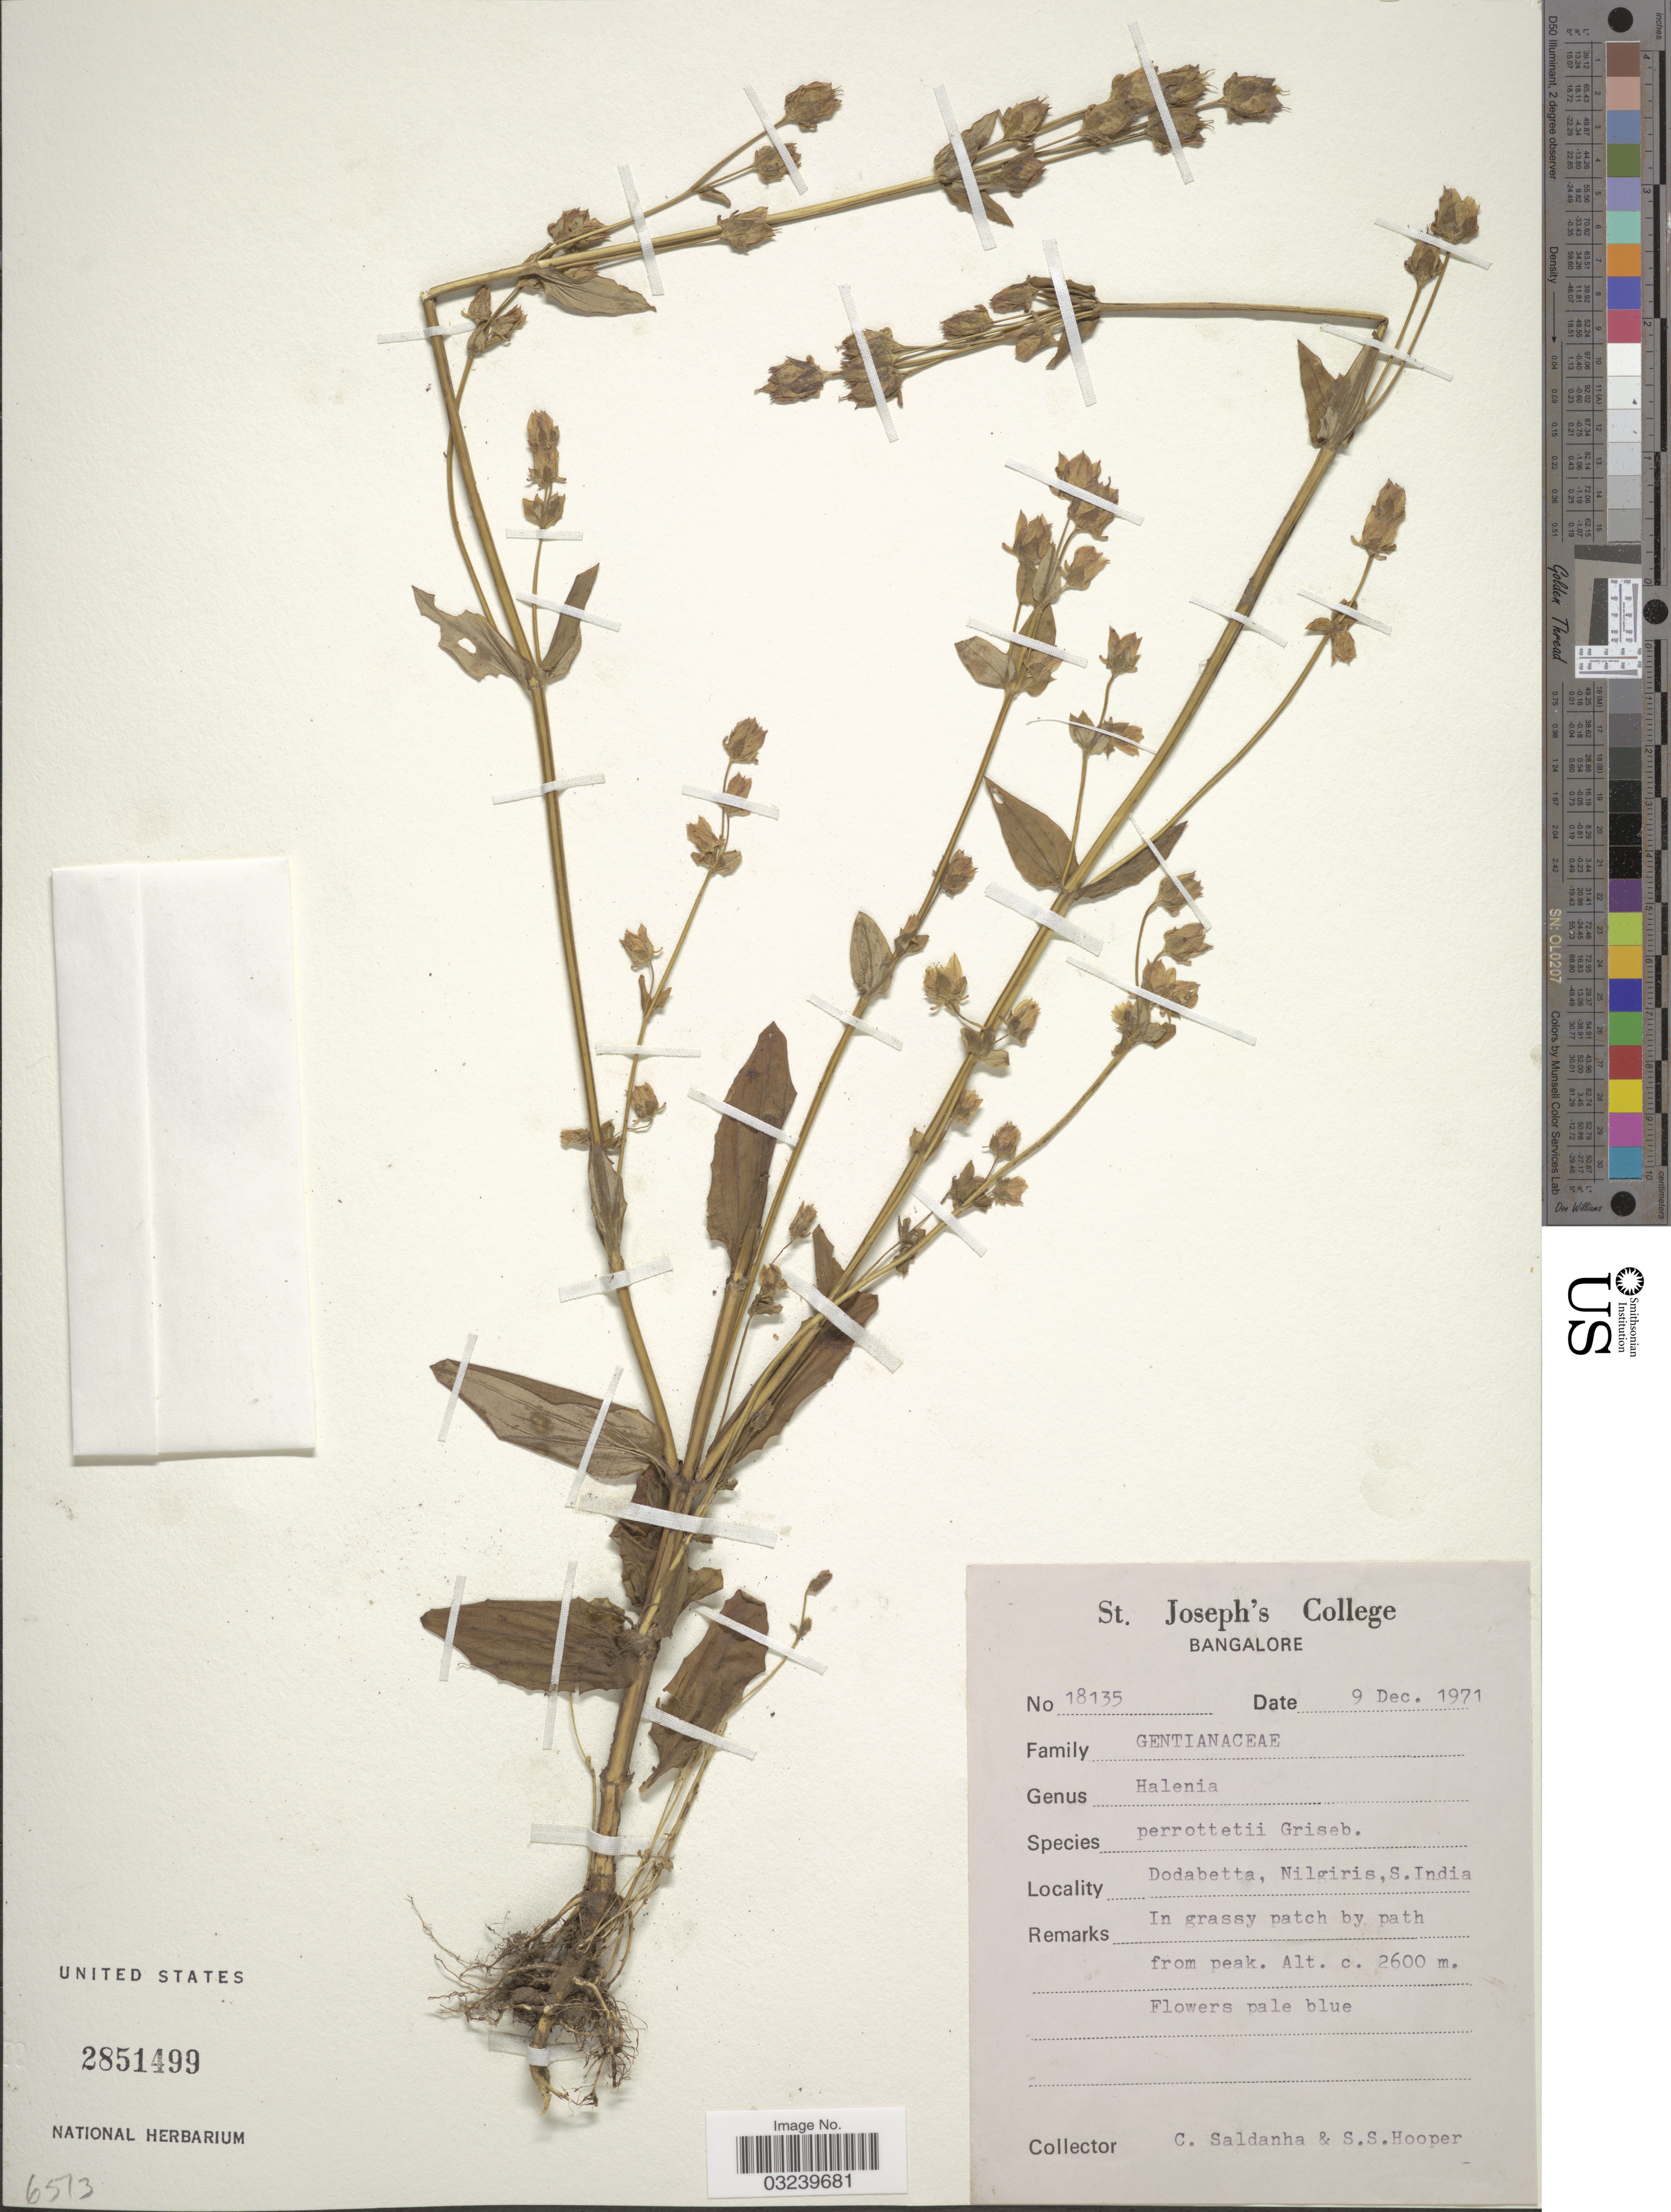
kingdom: Plantae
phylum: Tracheophyta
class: Magnoliopsida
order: Gentianales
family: Gentianaceae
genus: Halenia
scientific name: Halenia perrottetii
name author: Griseb.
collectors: C. Saldanha & S. S. Hooper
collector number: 18135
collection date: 1971-12-09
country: India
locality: Dodabetta, Nilgris, S. India.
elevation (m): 2600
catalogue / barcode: US 2851499